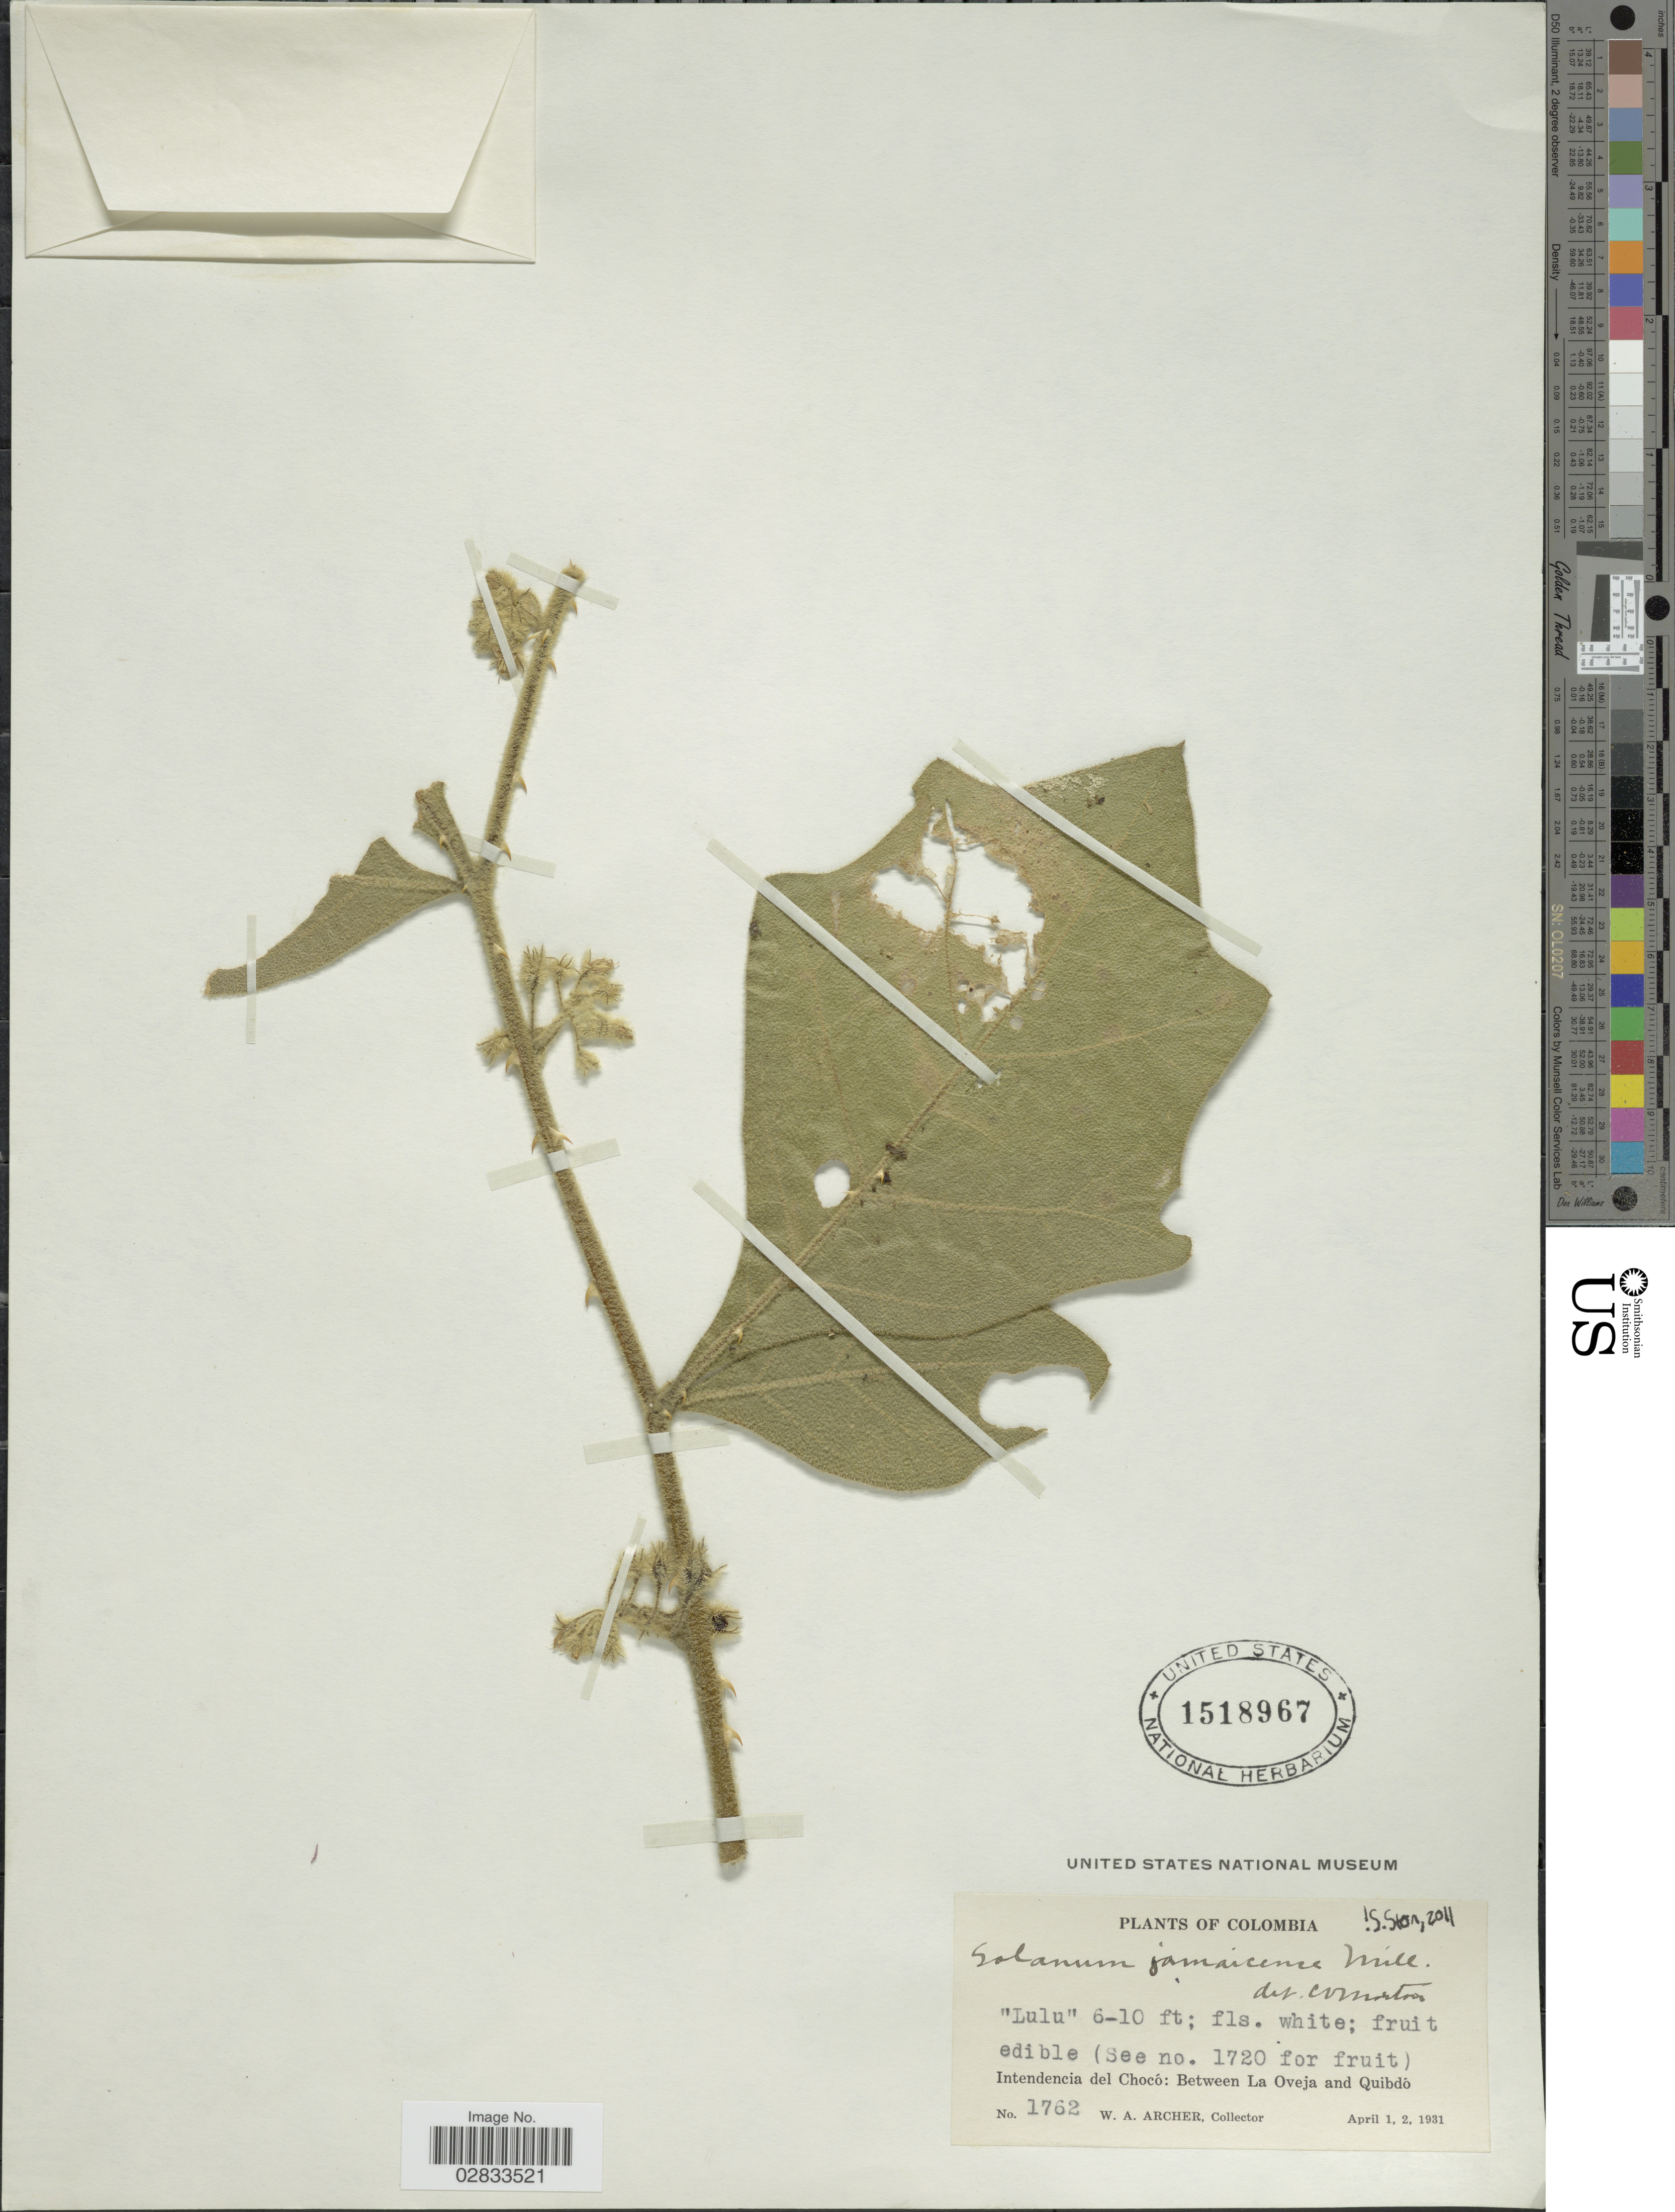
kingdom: Plantae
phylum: Tracheophyta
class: Magnoliopsida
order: Solanales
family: Solanaceae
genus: Solanum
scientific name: Solanum jamaicense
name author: Mill.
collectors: W. A. Archer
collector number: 1762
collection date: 1931-04-01/1931-04-02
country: Colombia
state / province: Chocó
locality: Intendencia del Chocó: Between La Oveja and Quibdó.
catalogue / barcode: US 1518967